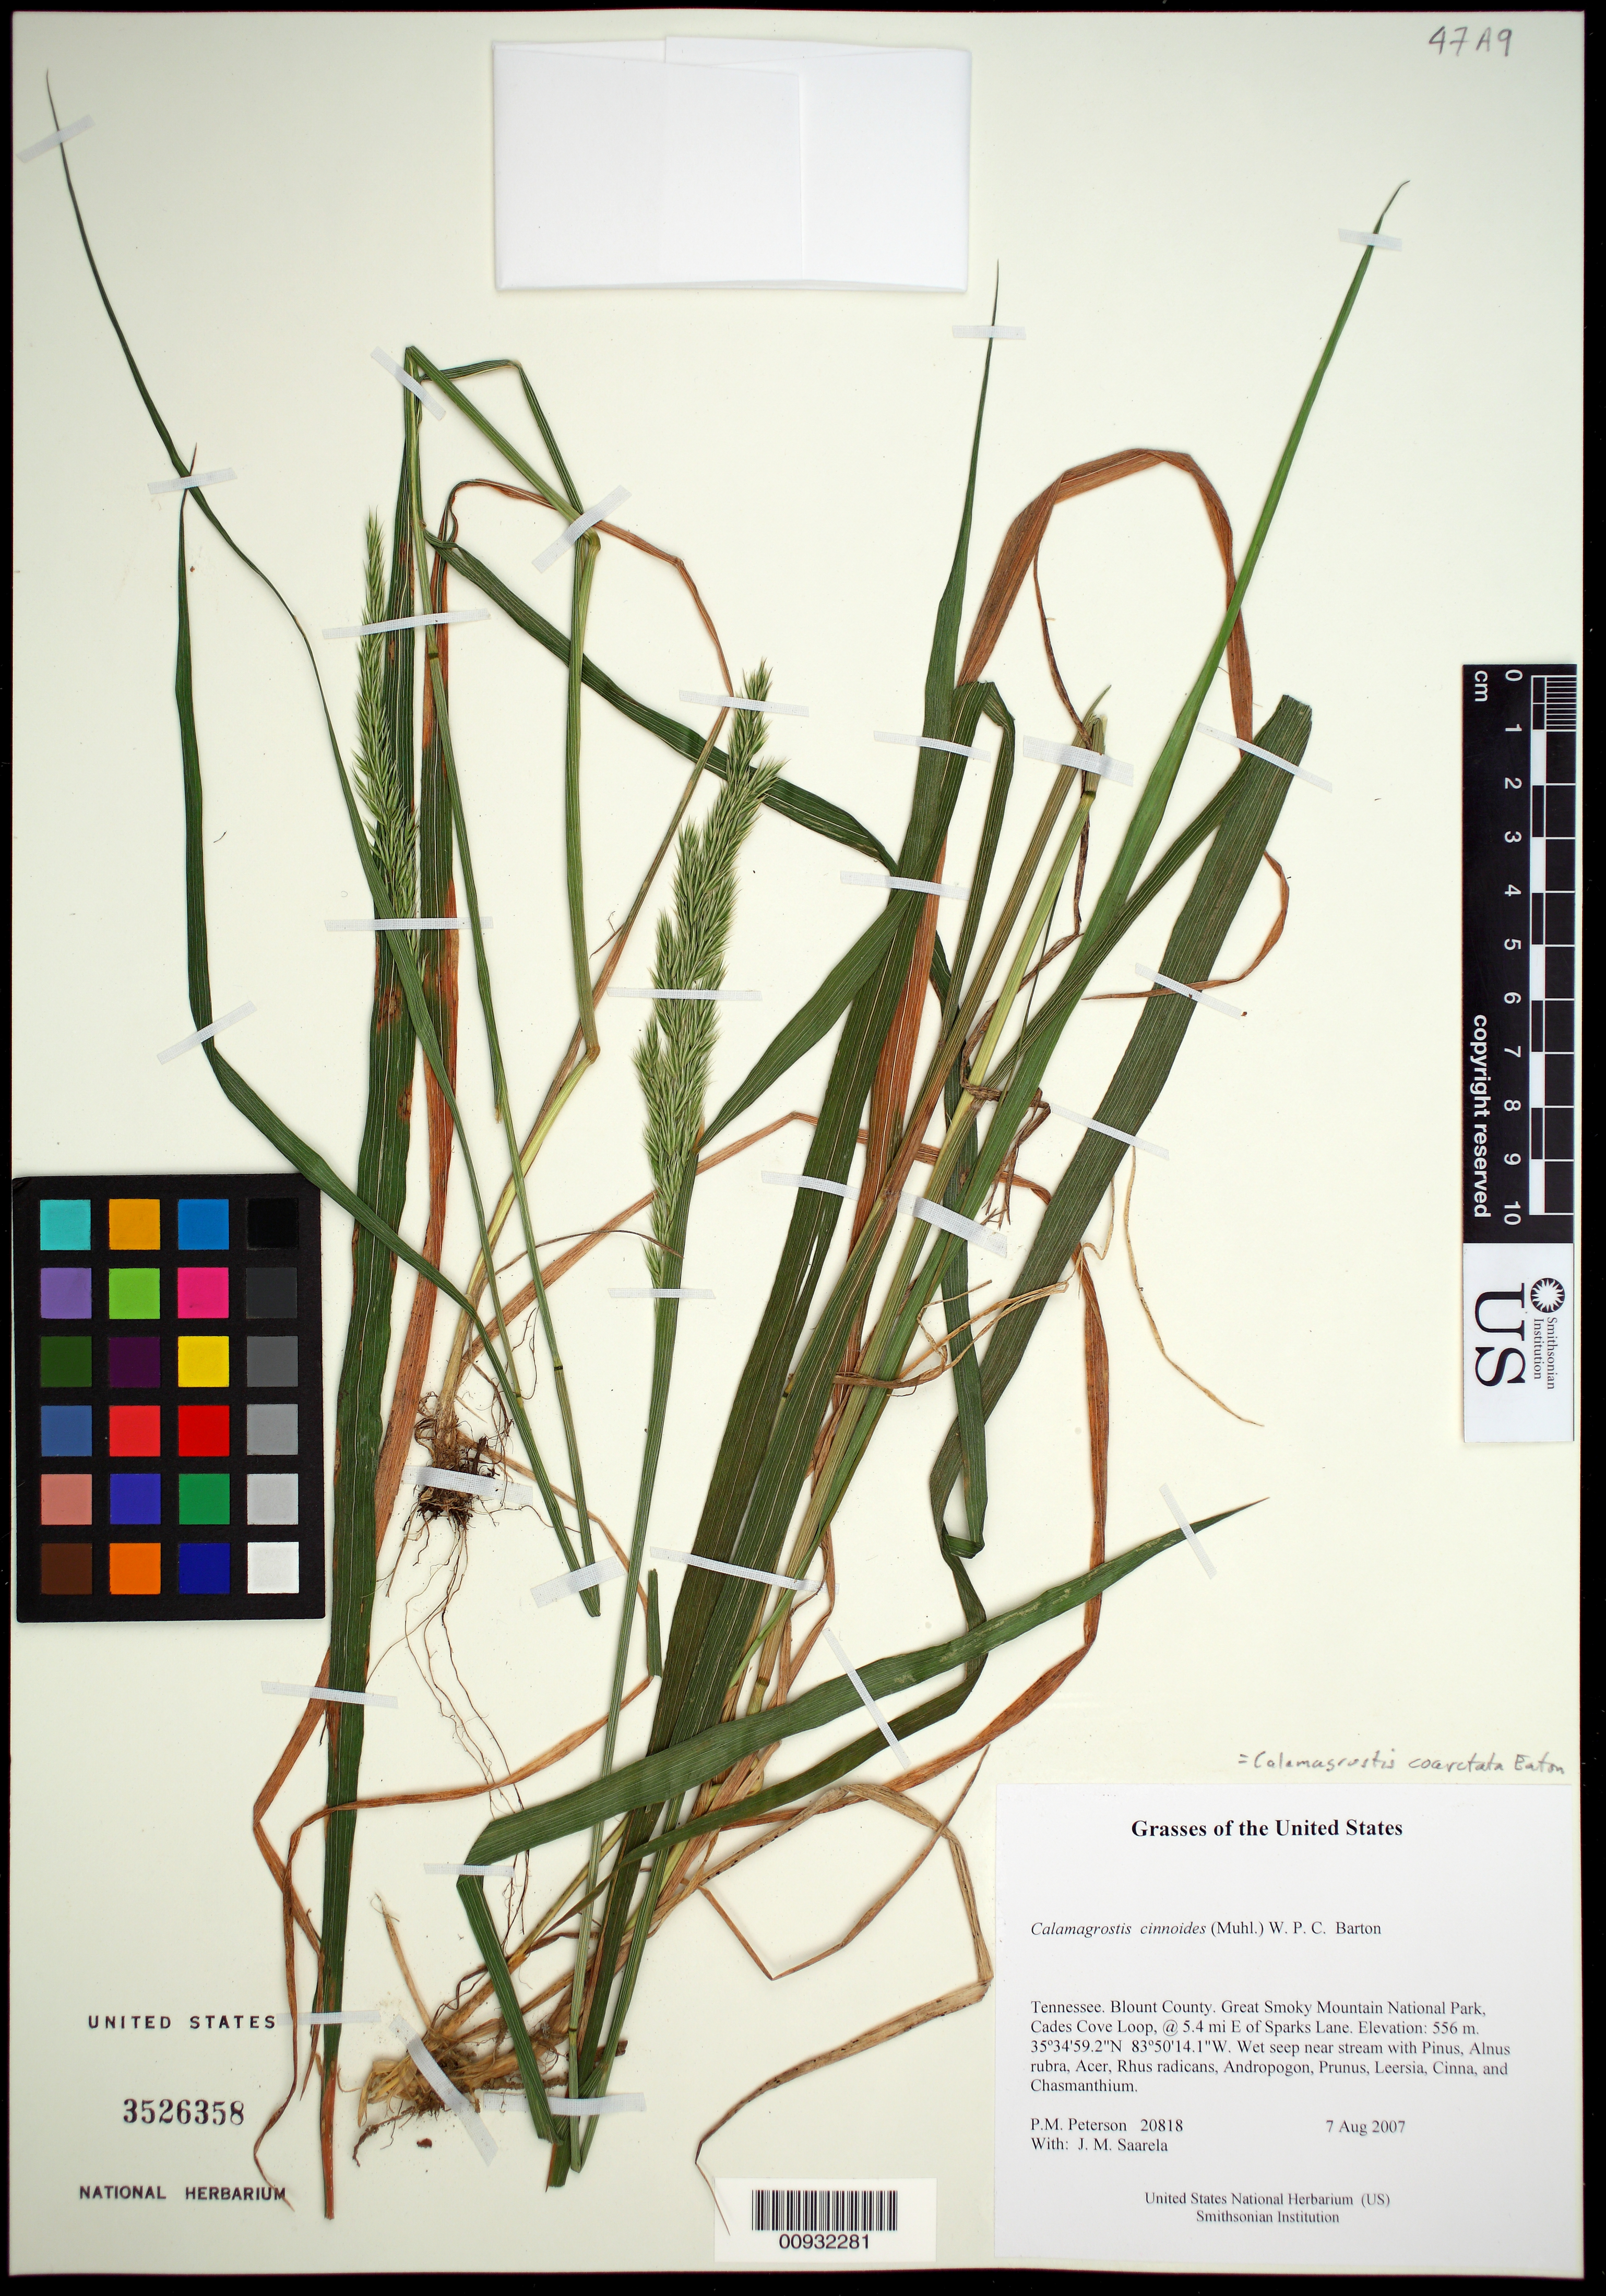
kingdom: Plantae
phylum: Tracheophyta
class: Liliopsida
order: Poales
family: Poaceae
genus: Greeneochloa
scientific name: Greeneochloa coarctata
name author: (Torr. ex Eaton) P.M. Peterson et al.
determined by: Poaceae Reorganization Project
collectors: P. M. Peterson & J. Saarela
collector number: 20818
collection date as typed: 07 Aug 2007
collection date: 2007-08-07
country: United States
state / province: Tennessee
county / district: Blount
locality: Great Smoky Mountain National Park, Cades Cove Loop, @ 5.4 mi E of Sparks Lane.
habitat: Wet seep near stream with Pinus, Alnus rubra, Acer, Rhus radicans, Andropogon, Prunus, Leersia, Cinna, and Chasmanthium.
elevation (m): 556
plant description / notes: Tissue sample 20818.13 depleted before it could be imported into EMu (4 Jun 2018). No Biorepository ID was ever assigned.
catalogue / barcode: US 3526358